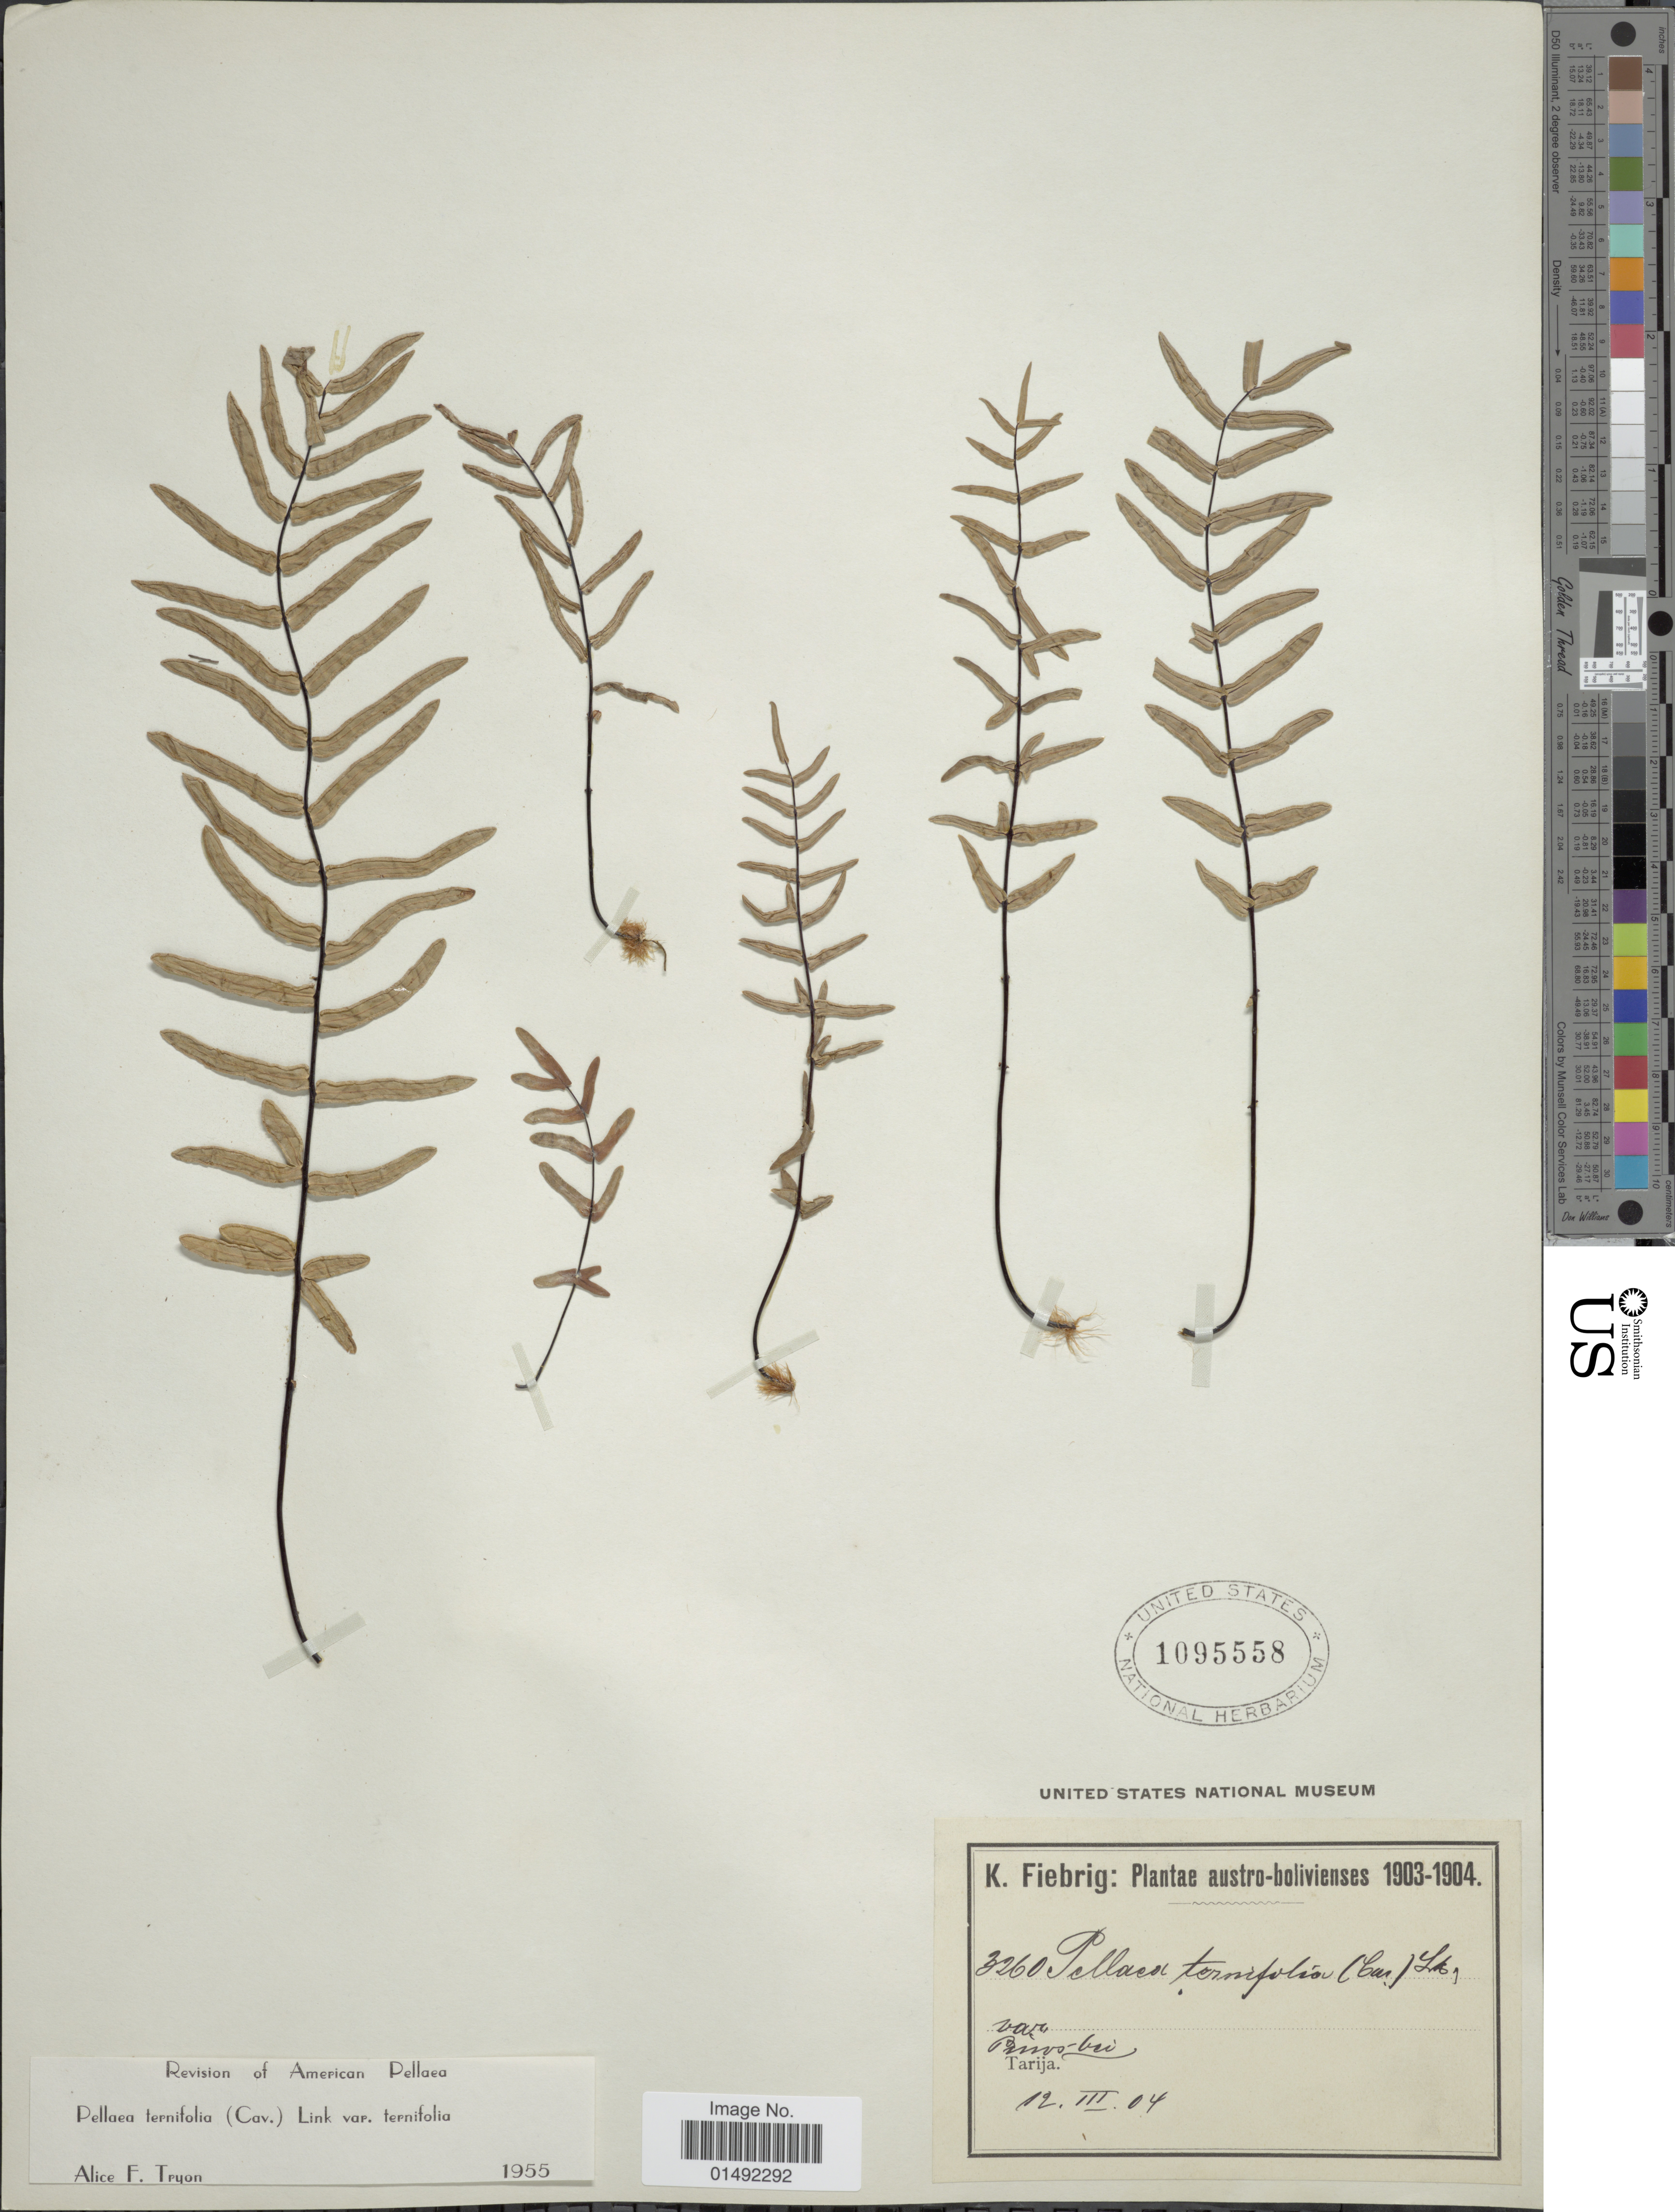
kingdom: Plantae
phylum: Tracheophyta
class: Polypodiopsida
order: Polypodiales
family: Pteridaceae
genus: Pellaea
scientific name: Pellaea ternifolia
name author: (Cav.) Link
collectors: K. Fiebrig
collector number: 3260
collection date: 1904-03-12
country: Bolivia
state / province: Tarija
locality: Austro-bolivienses, Pinos- bei Tarija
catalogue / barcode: US 1095558